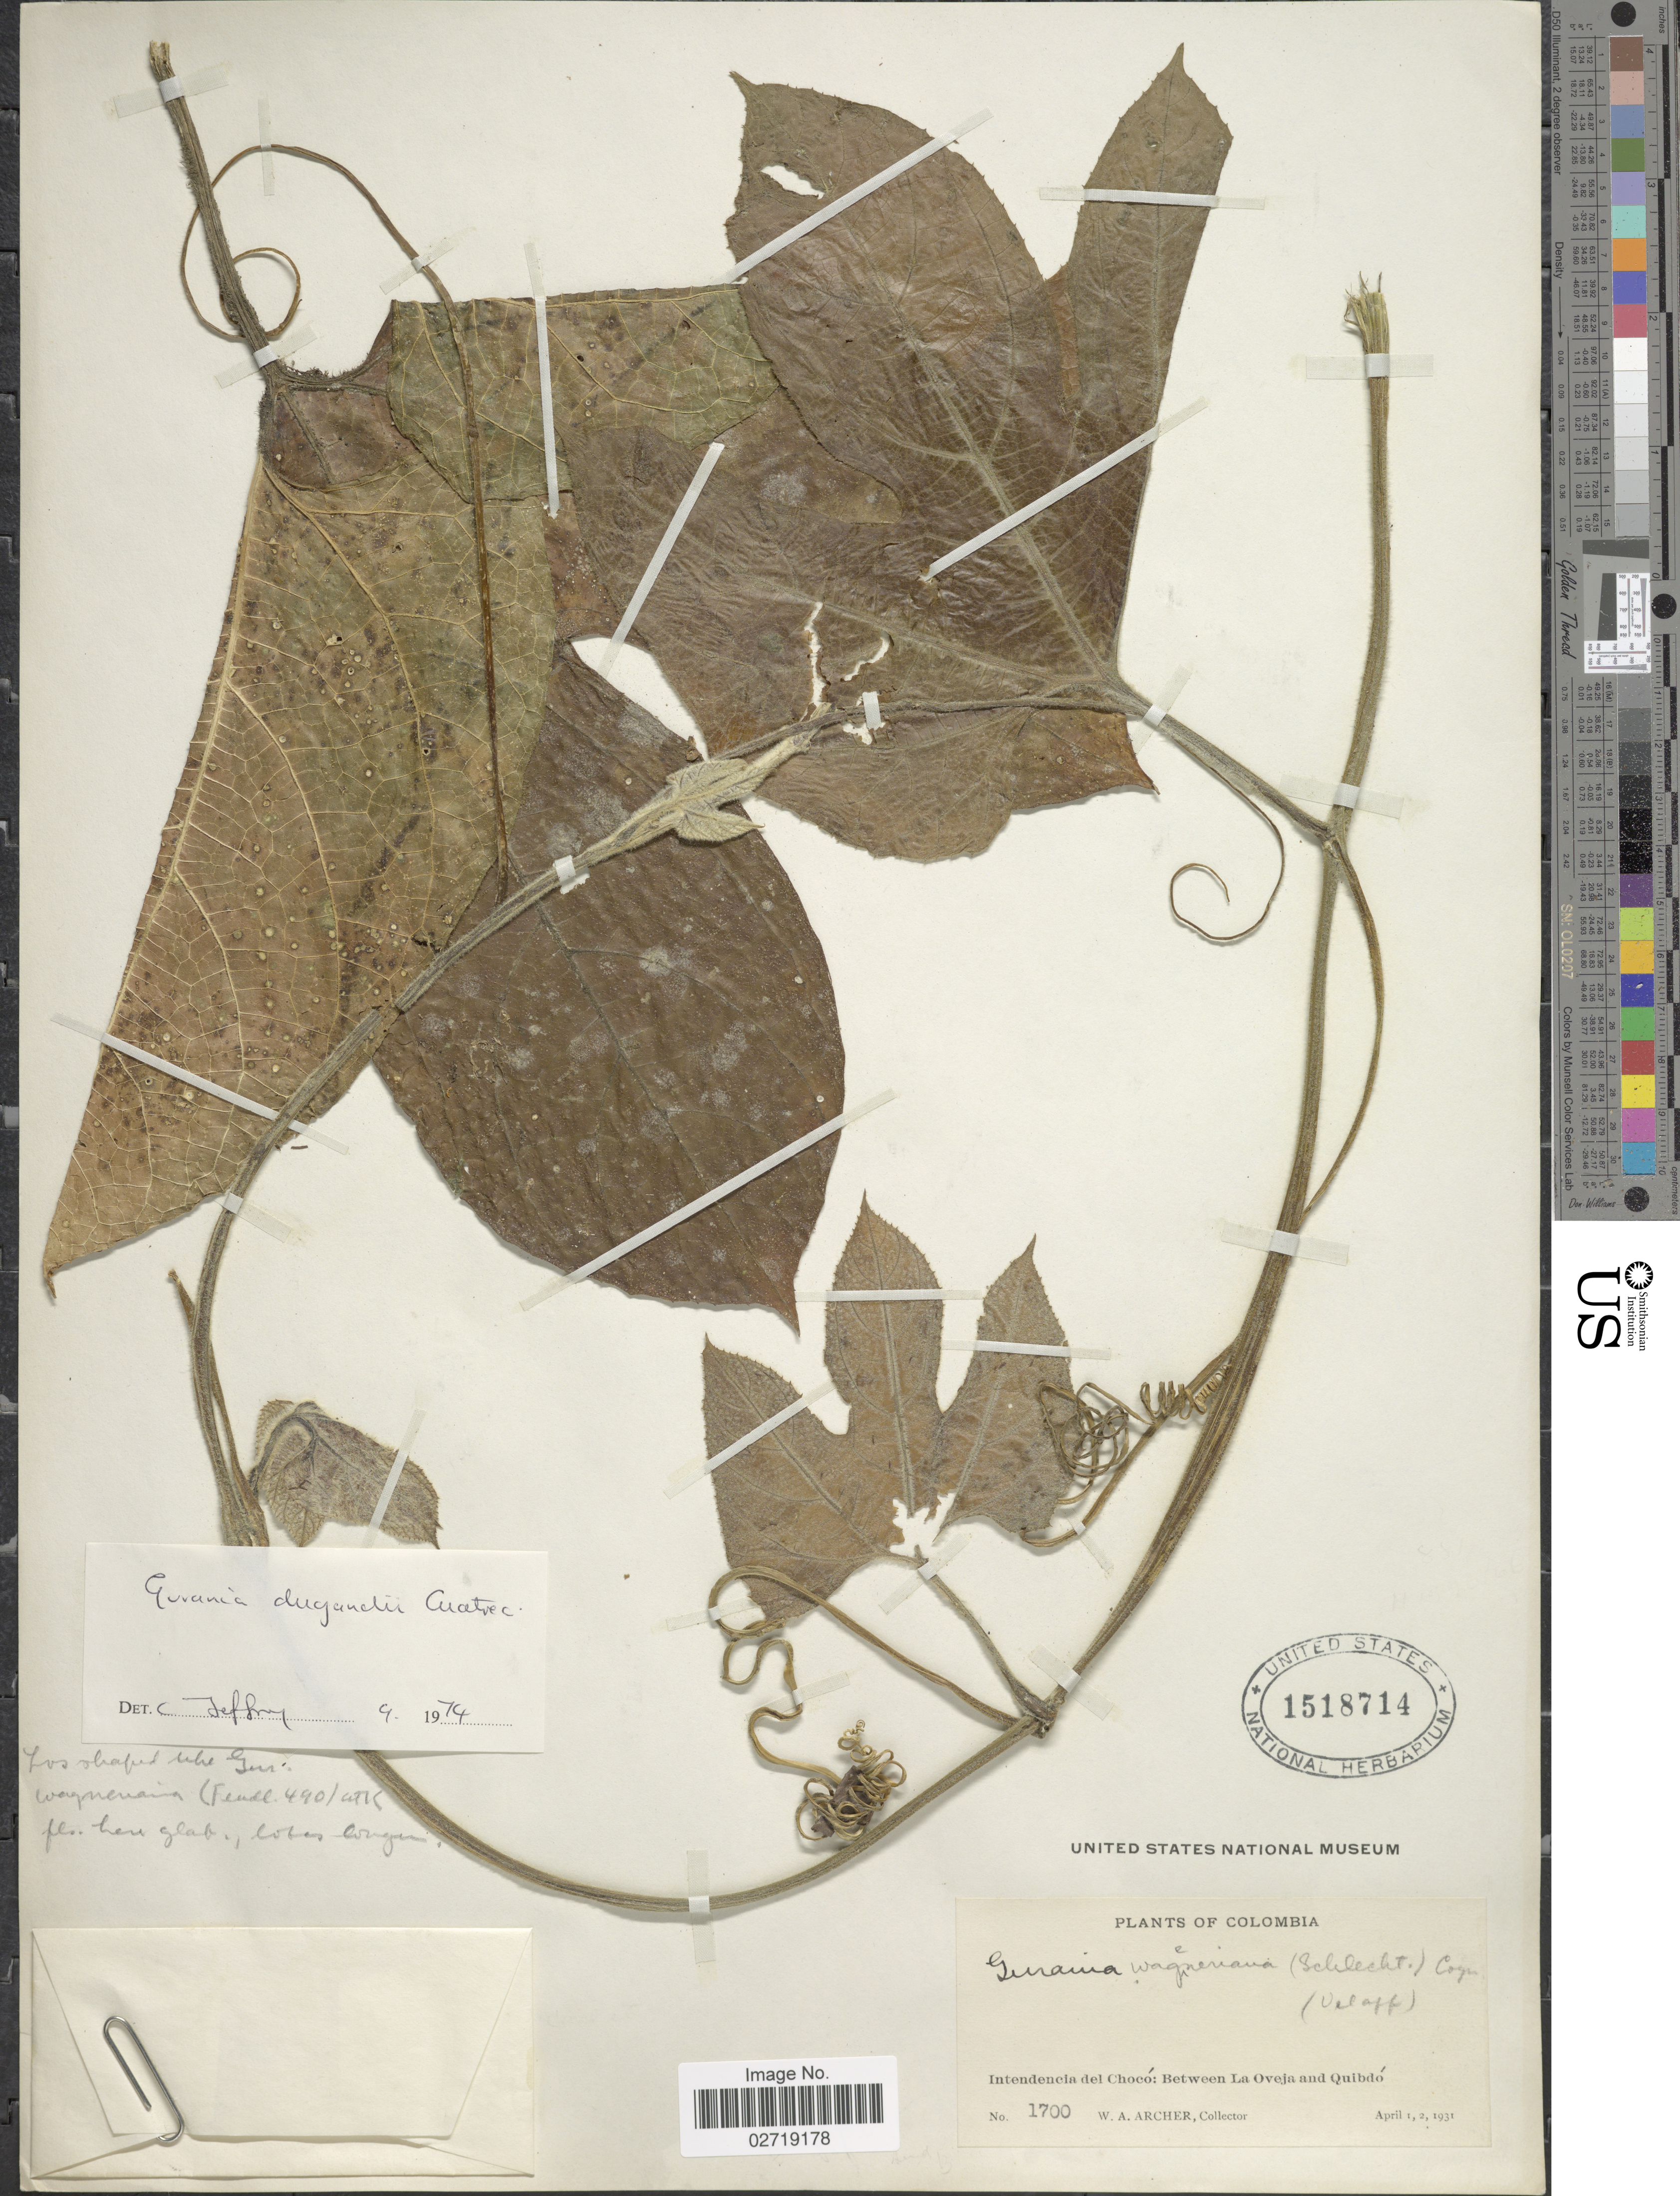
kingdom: Plantae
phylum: Tracheophyta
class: Magnoliopsida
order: Cucurbitales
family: Cucurbitaceae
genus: Gurania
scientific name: Gurania dugandii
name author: Cuatrec.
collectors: W. A. Archer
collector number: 1700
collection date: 1931-04-01/1931-04-02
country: Colombia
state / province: Chocó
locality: Between La Oveja and Quibdo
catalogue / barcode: US 1518714